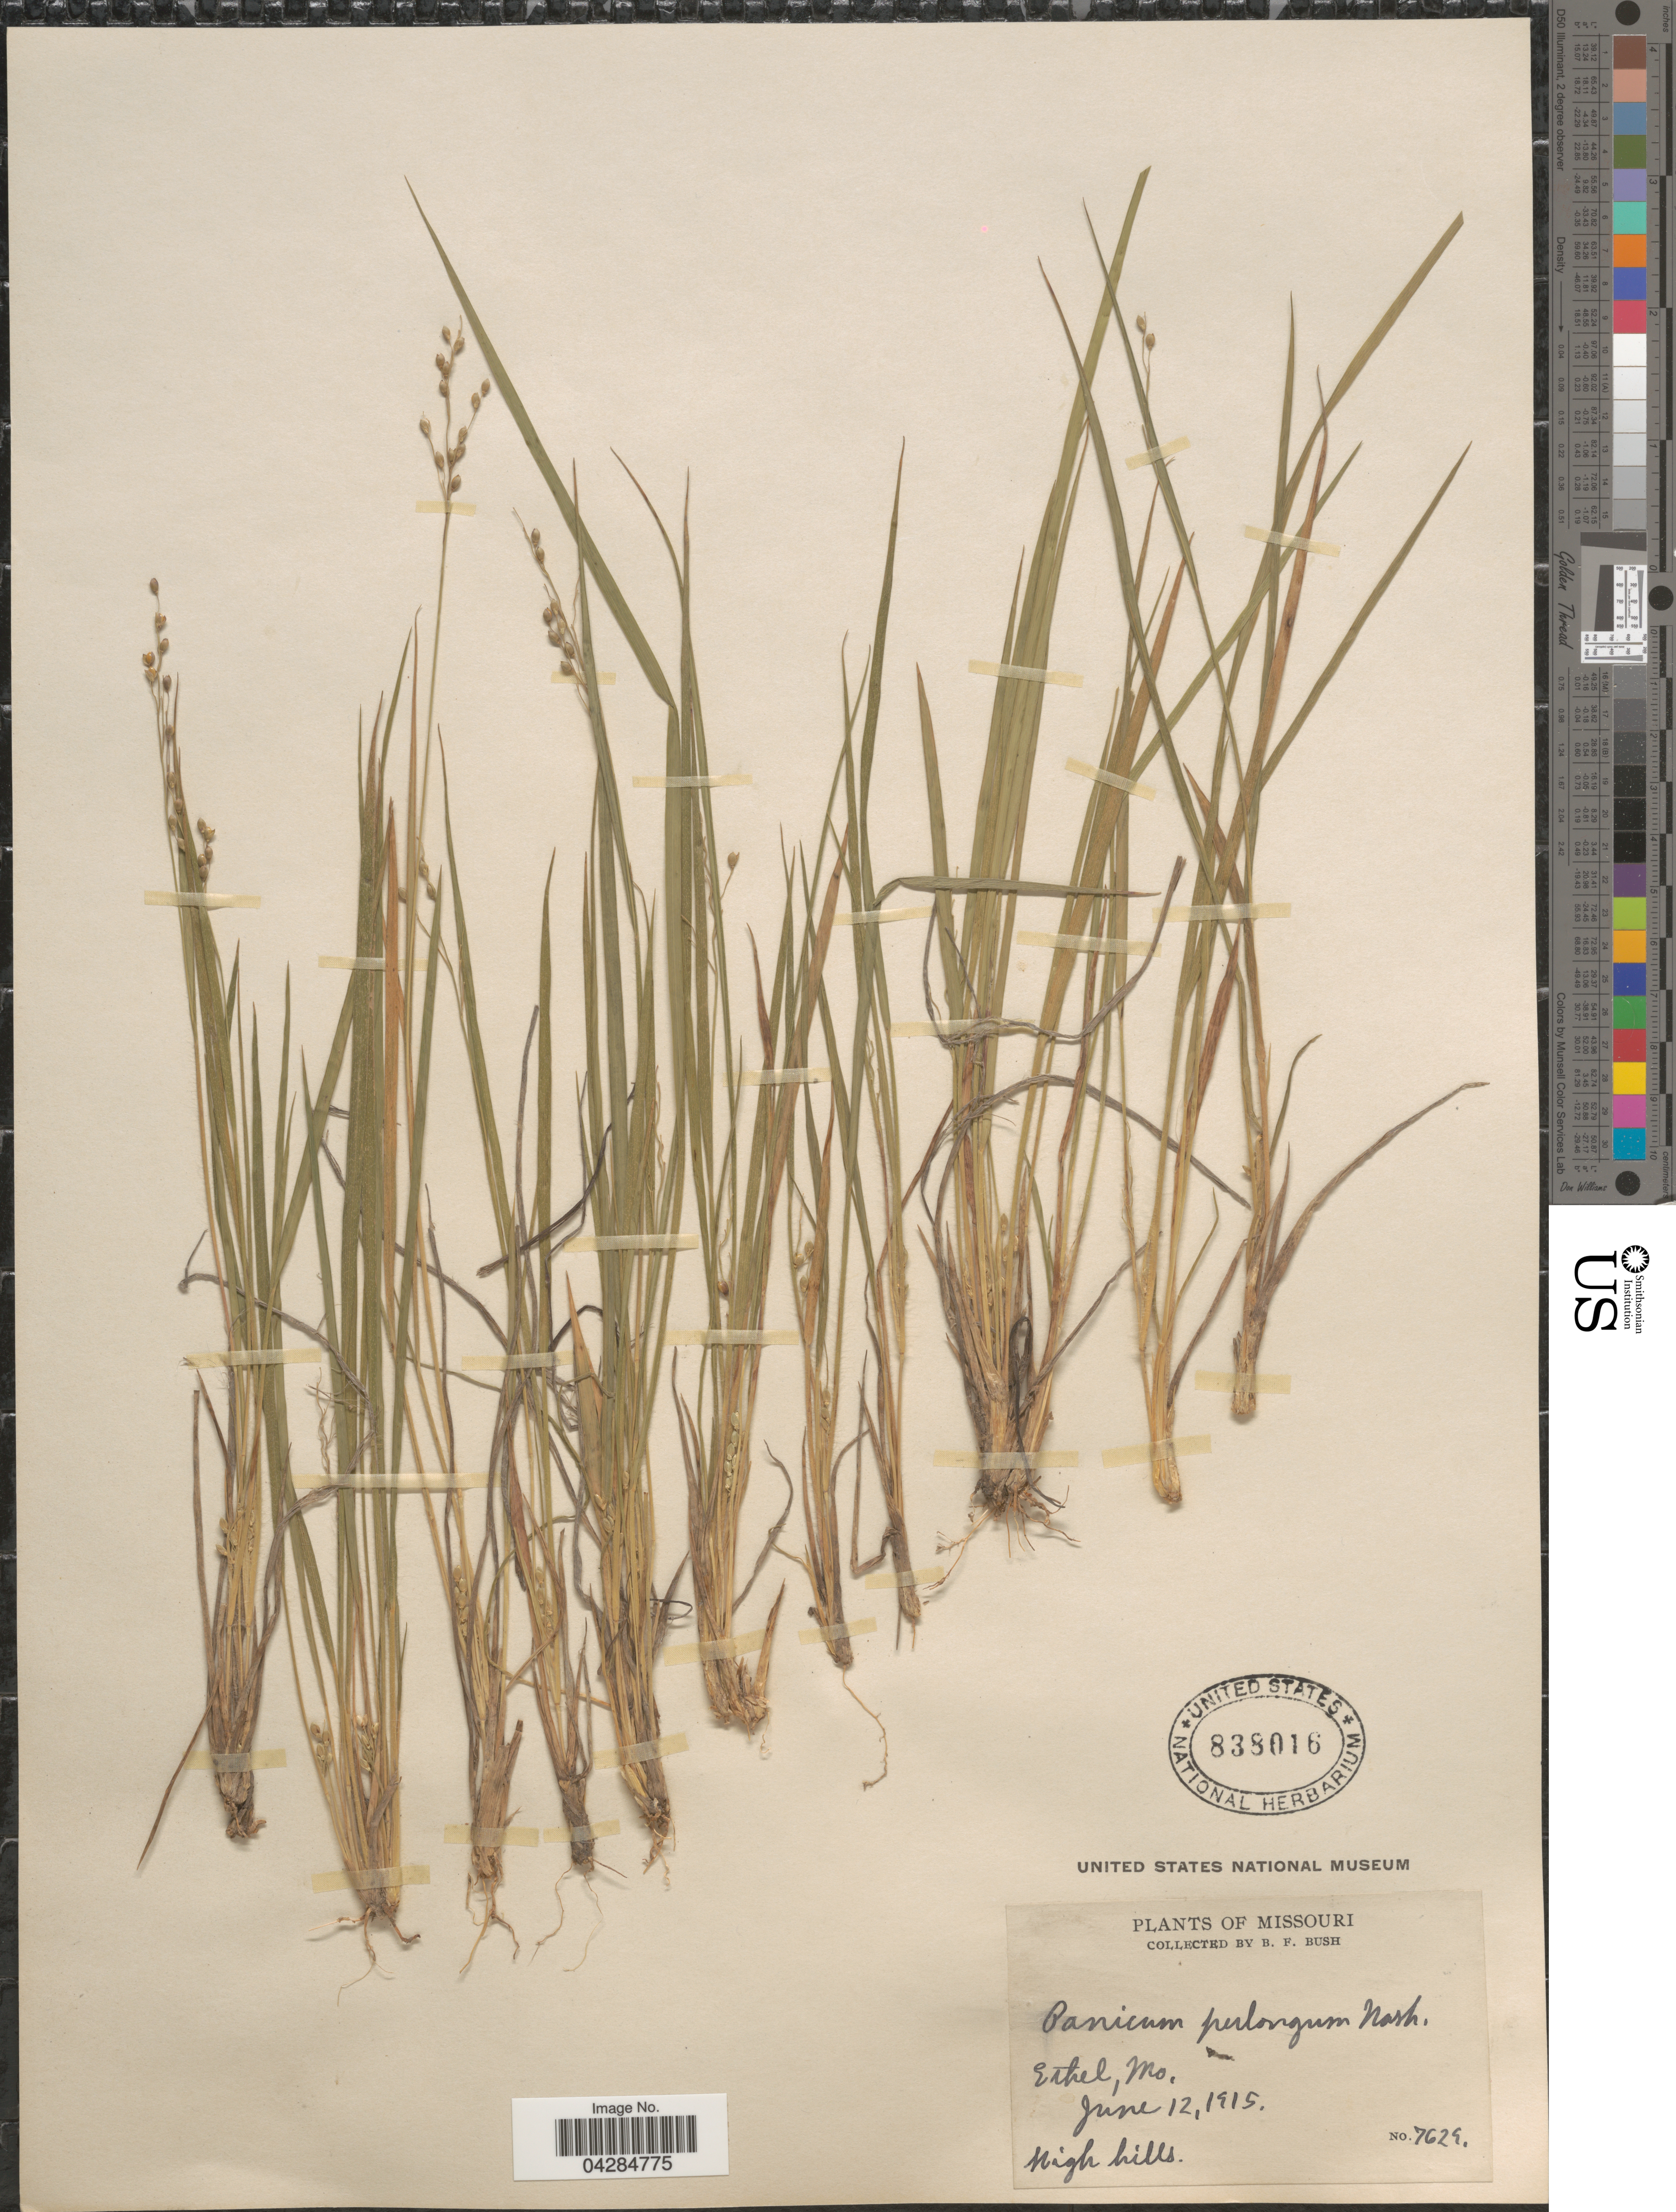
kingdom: Plantae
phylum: Tracheophyta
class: Liliopsida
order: Poales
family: Poaceae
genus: Dichanthelium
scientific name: Dichanthelium perlongum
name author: (Nash) Freckmann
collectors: B. F. Bush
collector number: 7629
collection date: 1915-06-12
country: United States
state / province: Missouri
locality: Ethel.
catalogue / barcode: US 838016